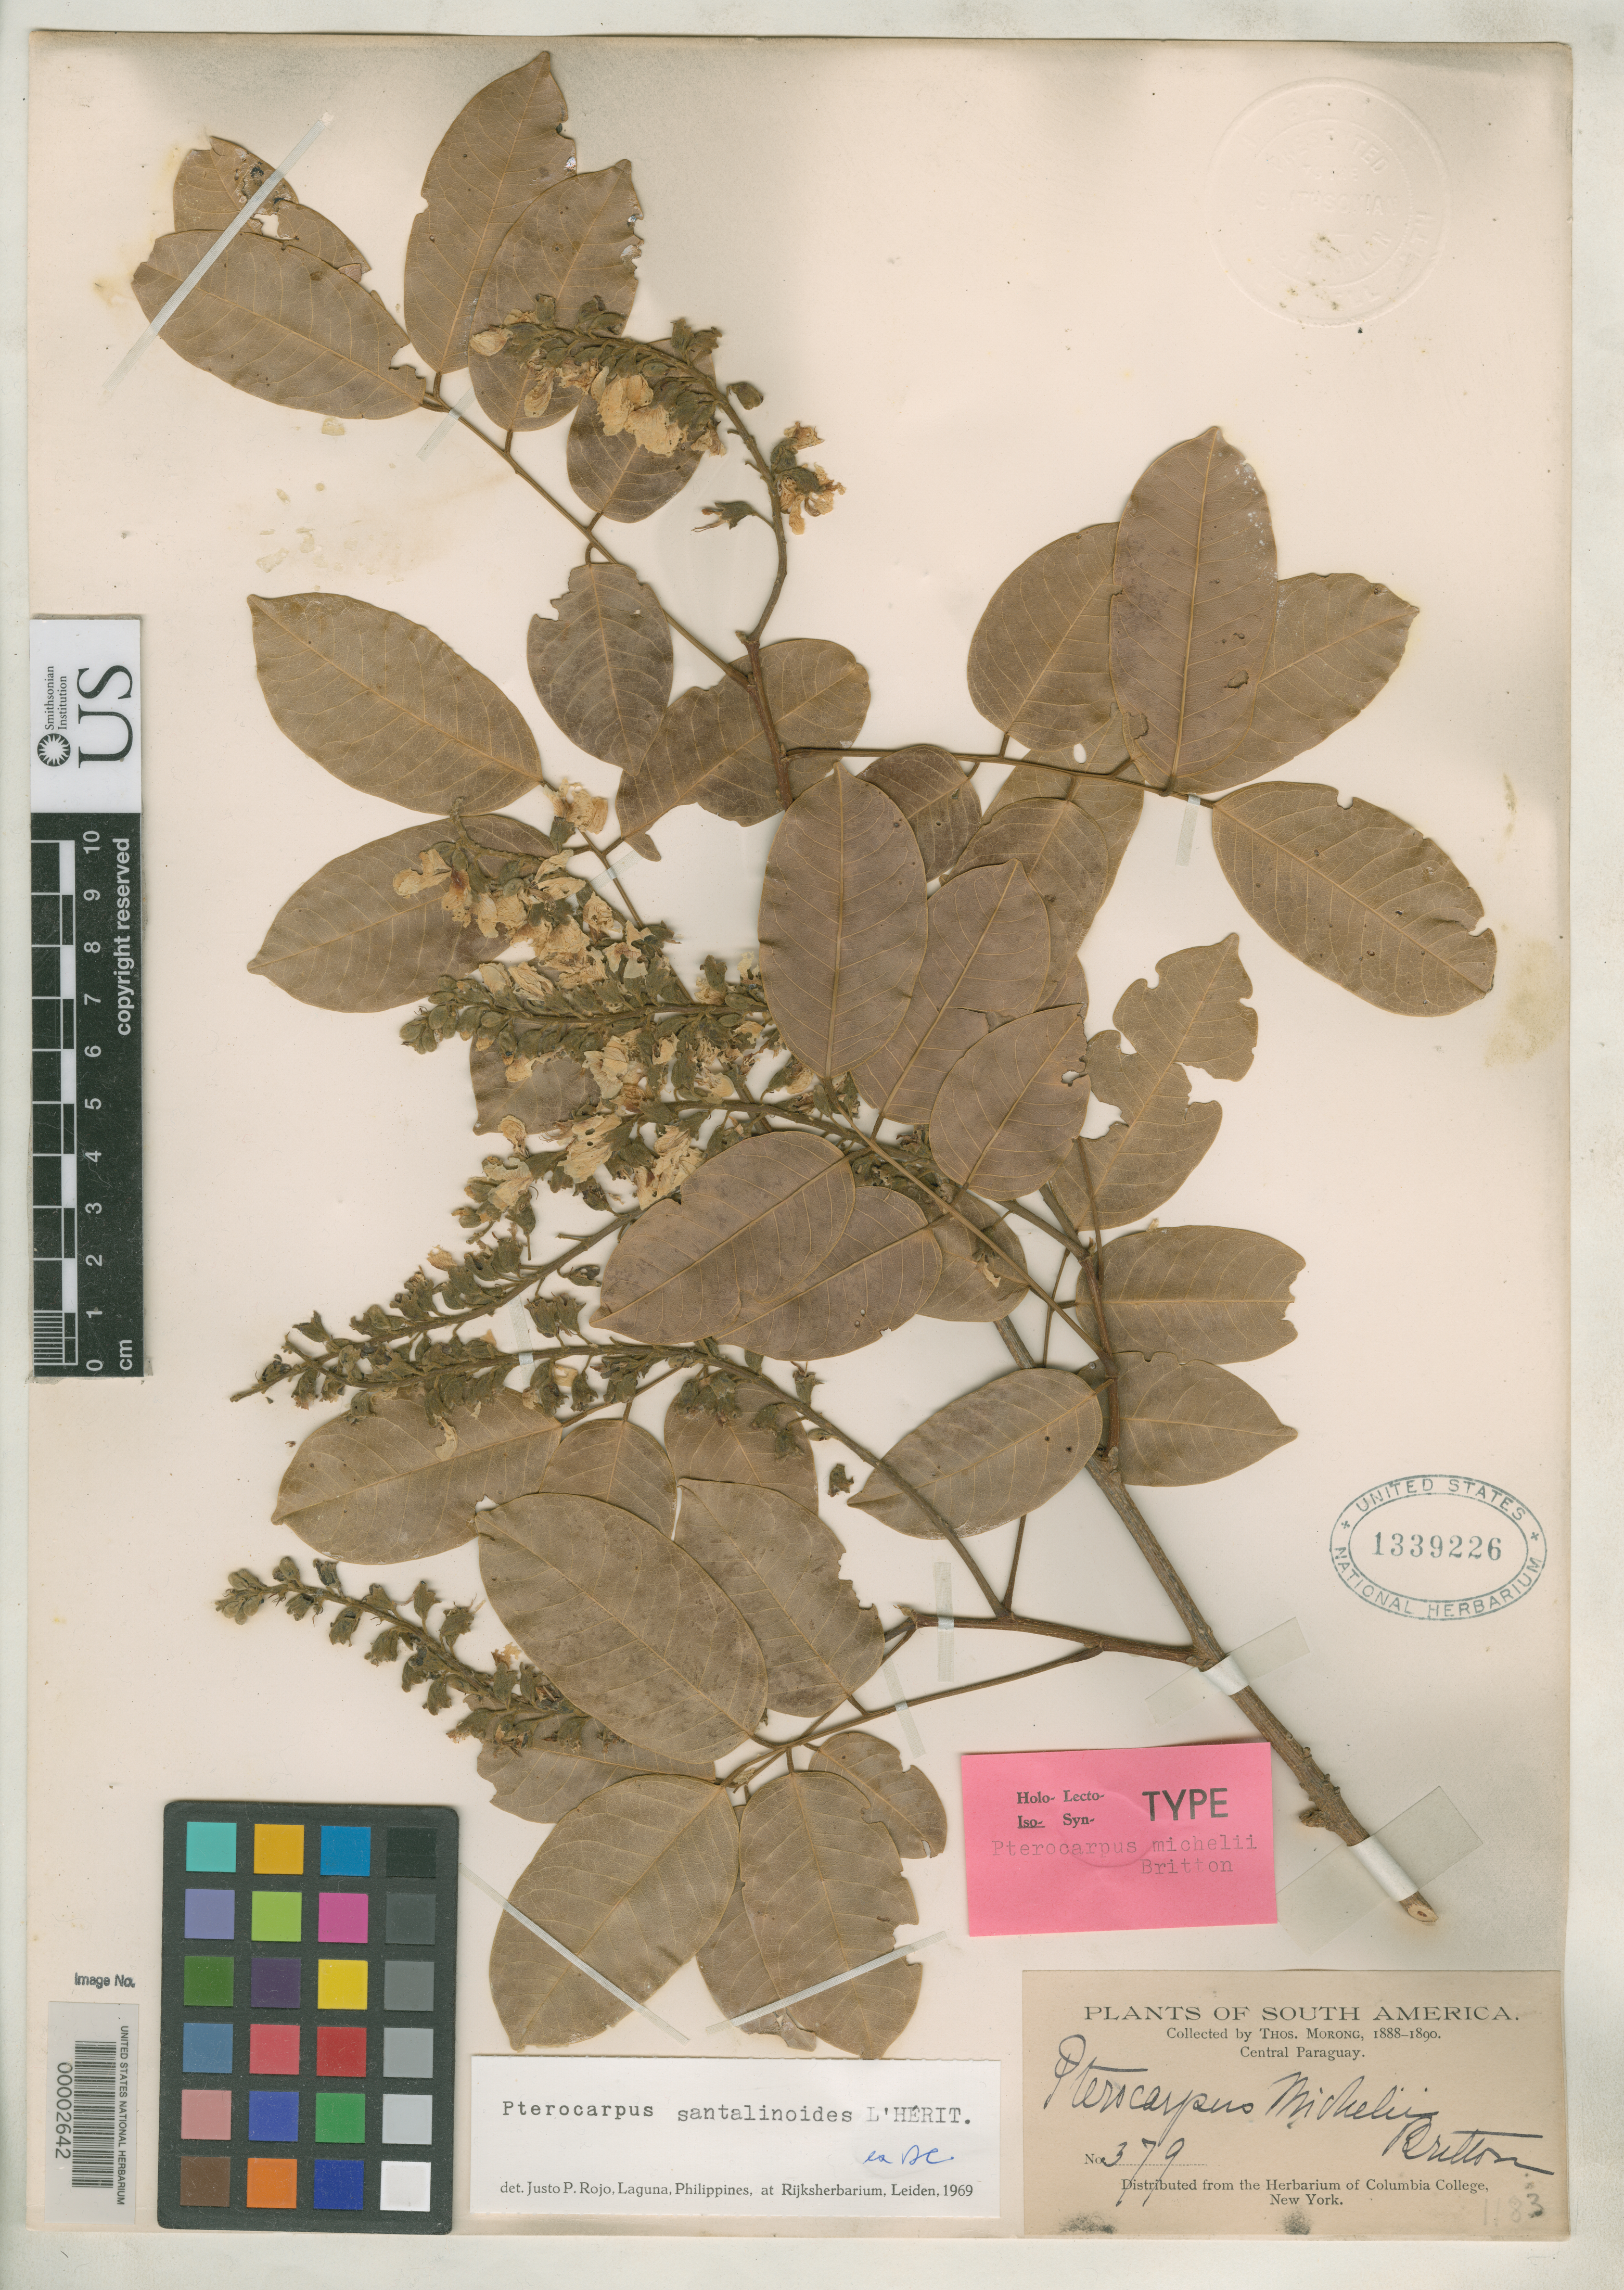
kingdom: Plantae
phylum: Tracheophyta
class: Magnoliopsida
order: Fabales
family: Fabaceae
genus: Pterocarpus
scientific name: Pterocarpus michelii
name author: Britton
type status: Isotype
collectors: T. Morong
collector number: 379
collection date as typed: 1888 to -- --- 1890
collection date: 1888/1890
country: Paraguay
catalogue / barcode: US 1339226